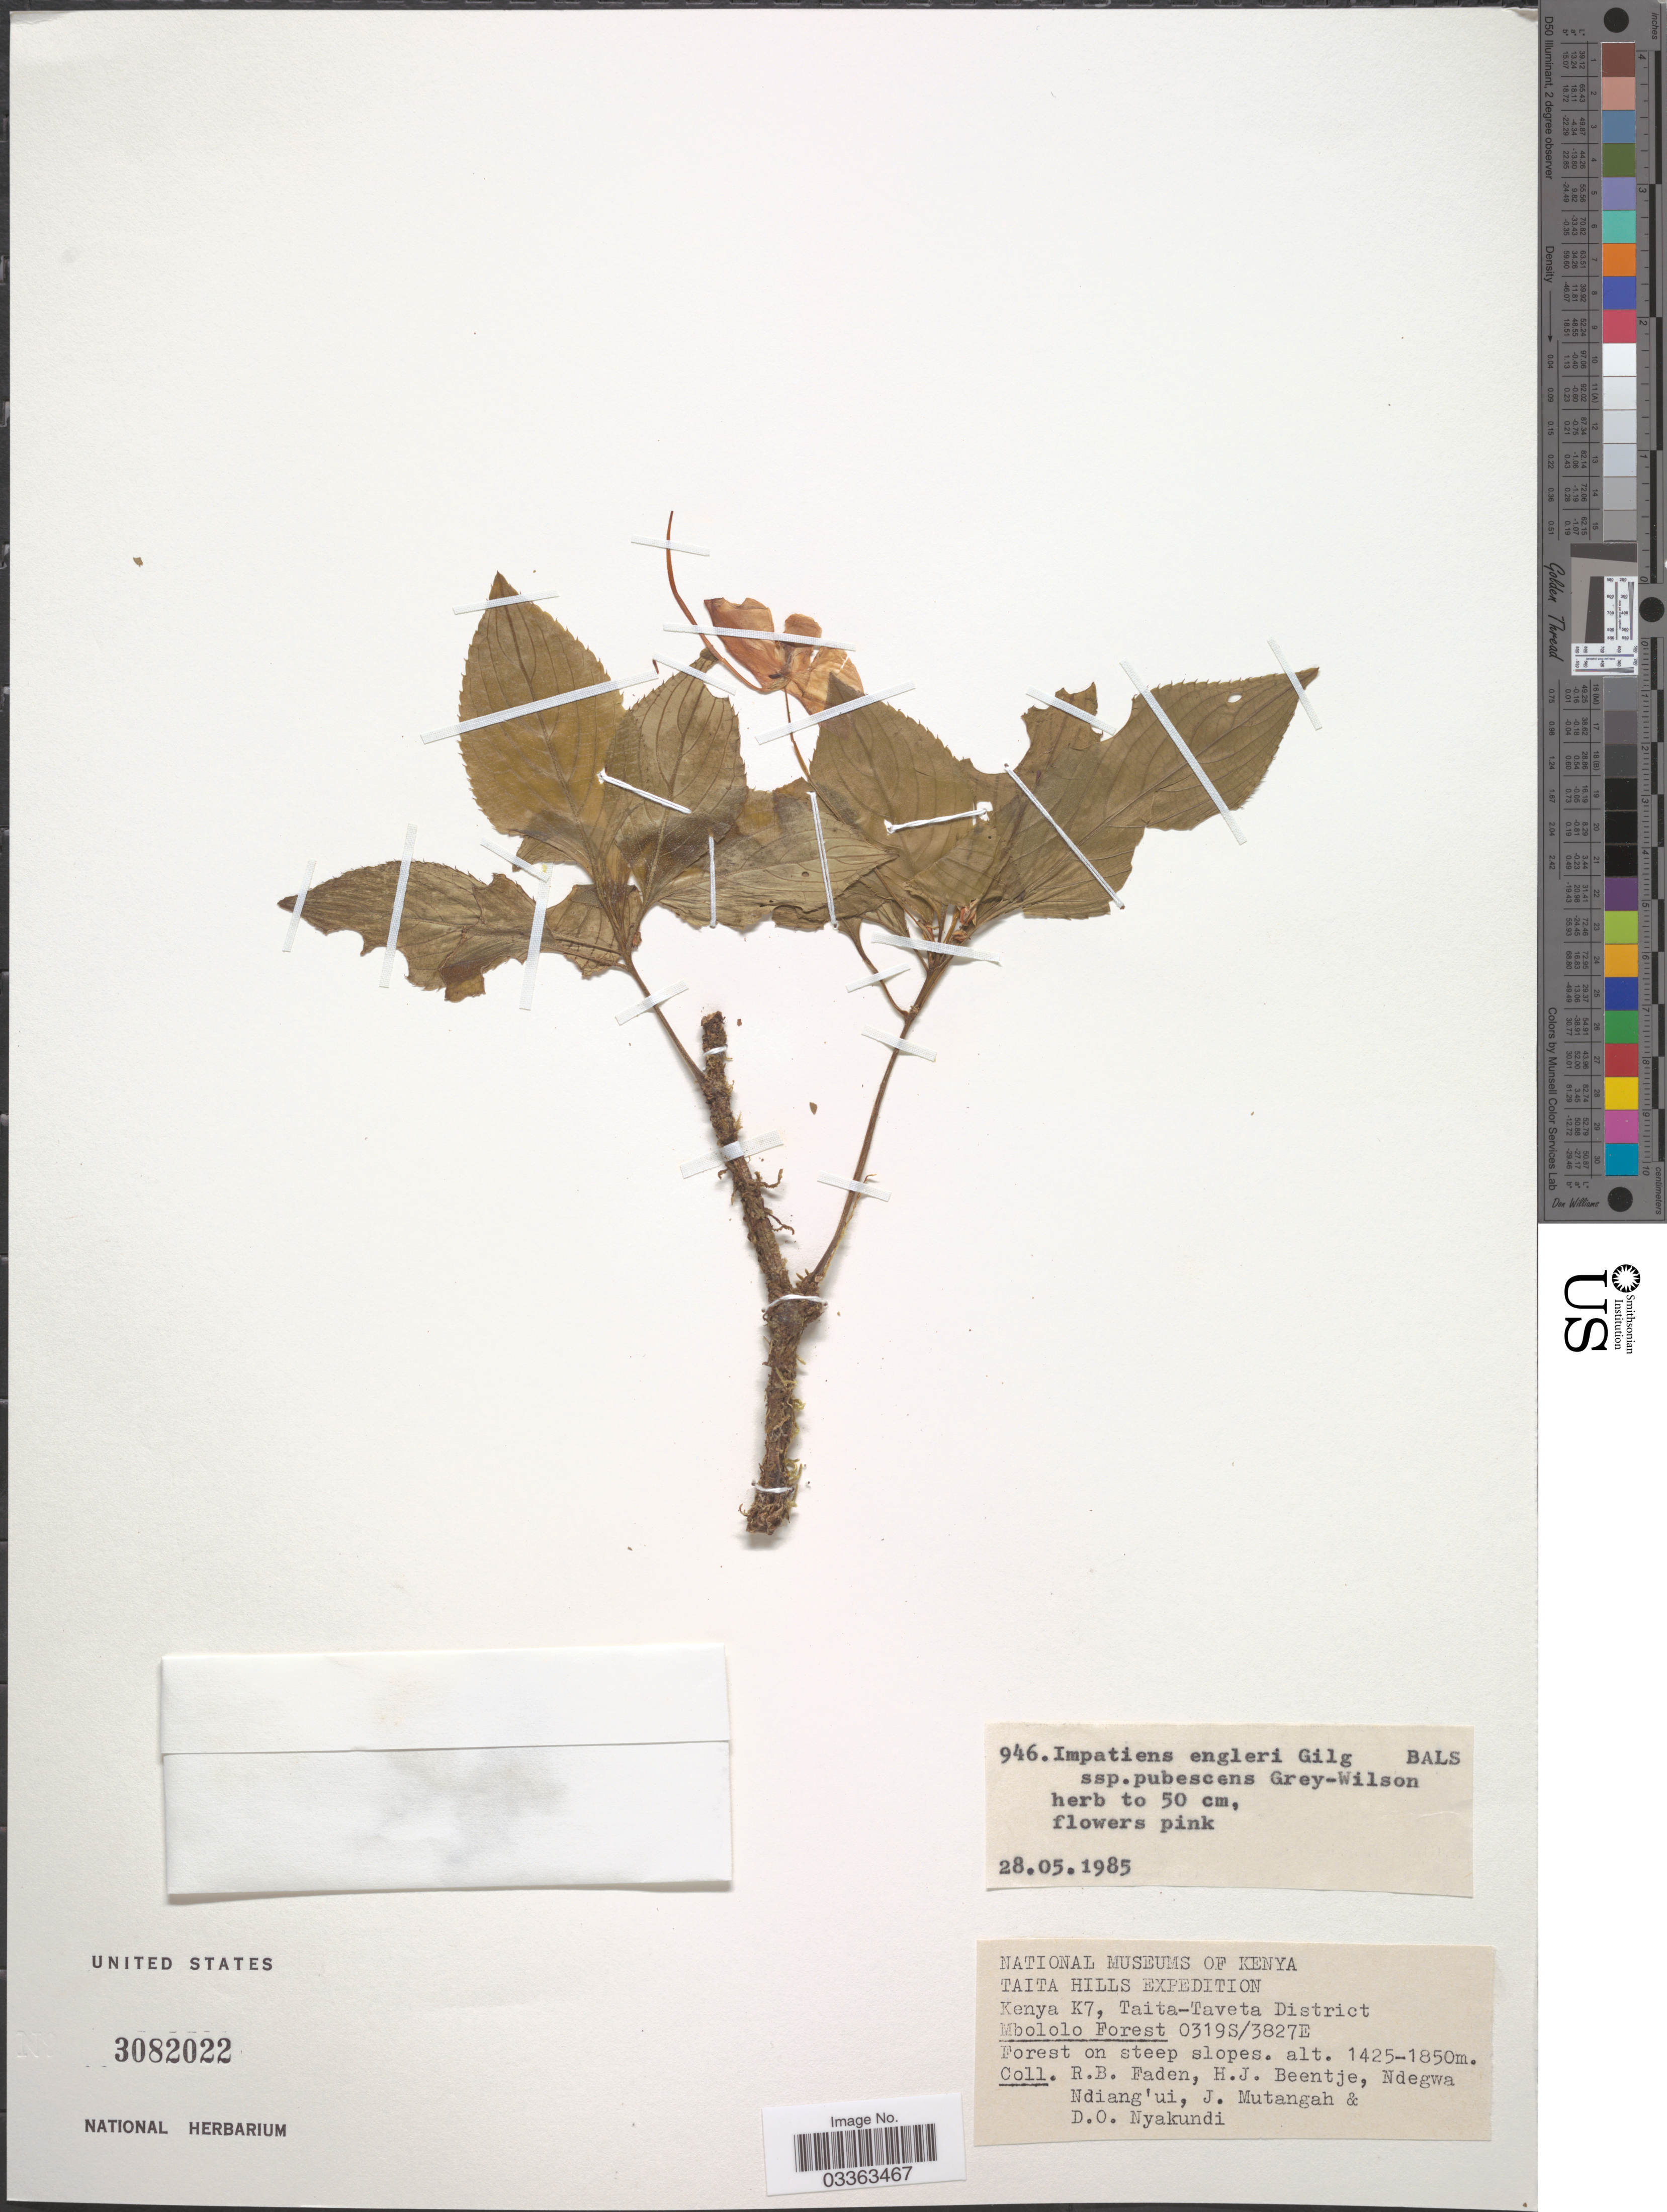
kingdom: Plantae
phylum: Tracheophyta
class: Magnoliopsida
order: Ericales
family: Balsaminaceae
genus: Impatiens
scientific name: Impatiens engleri subsp. pubescens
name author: Grey-Wilson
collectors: R. B. Faden, H. J. Beentje, Ndegwa Ndiang'ui, J. Mutangah & D. Nyakundi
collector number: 946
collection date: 1985-05-28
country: Kenya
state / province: Taita Taveta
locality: Taita Hills, K7, Taita-Taveta District, Mbololo Forest.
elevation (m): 1425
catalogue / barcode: US 3082022